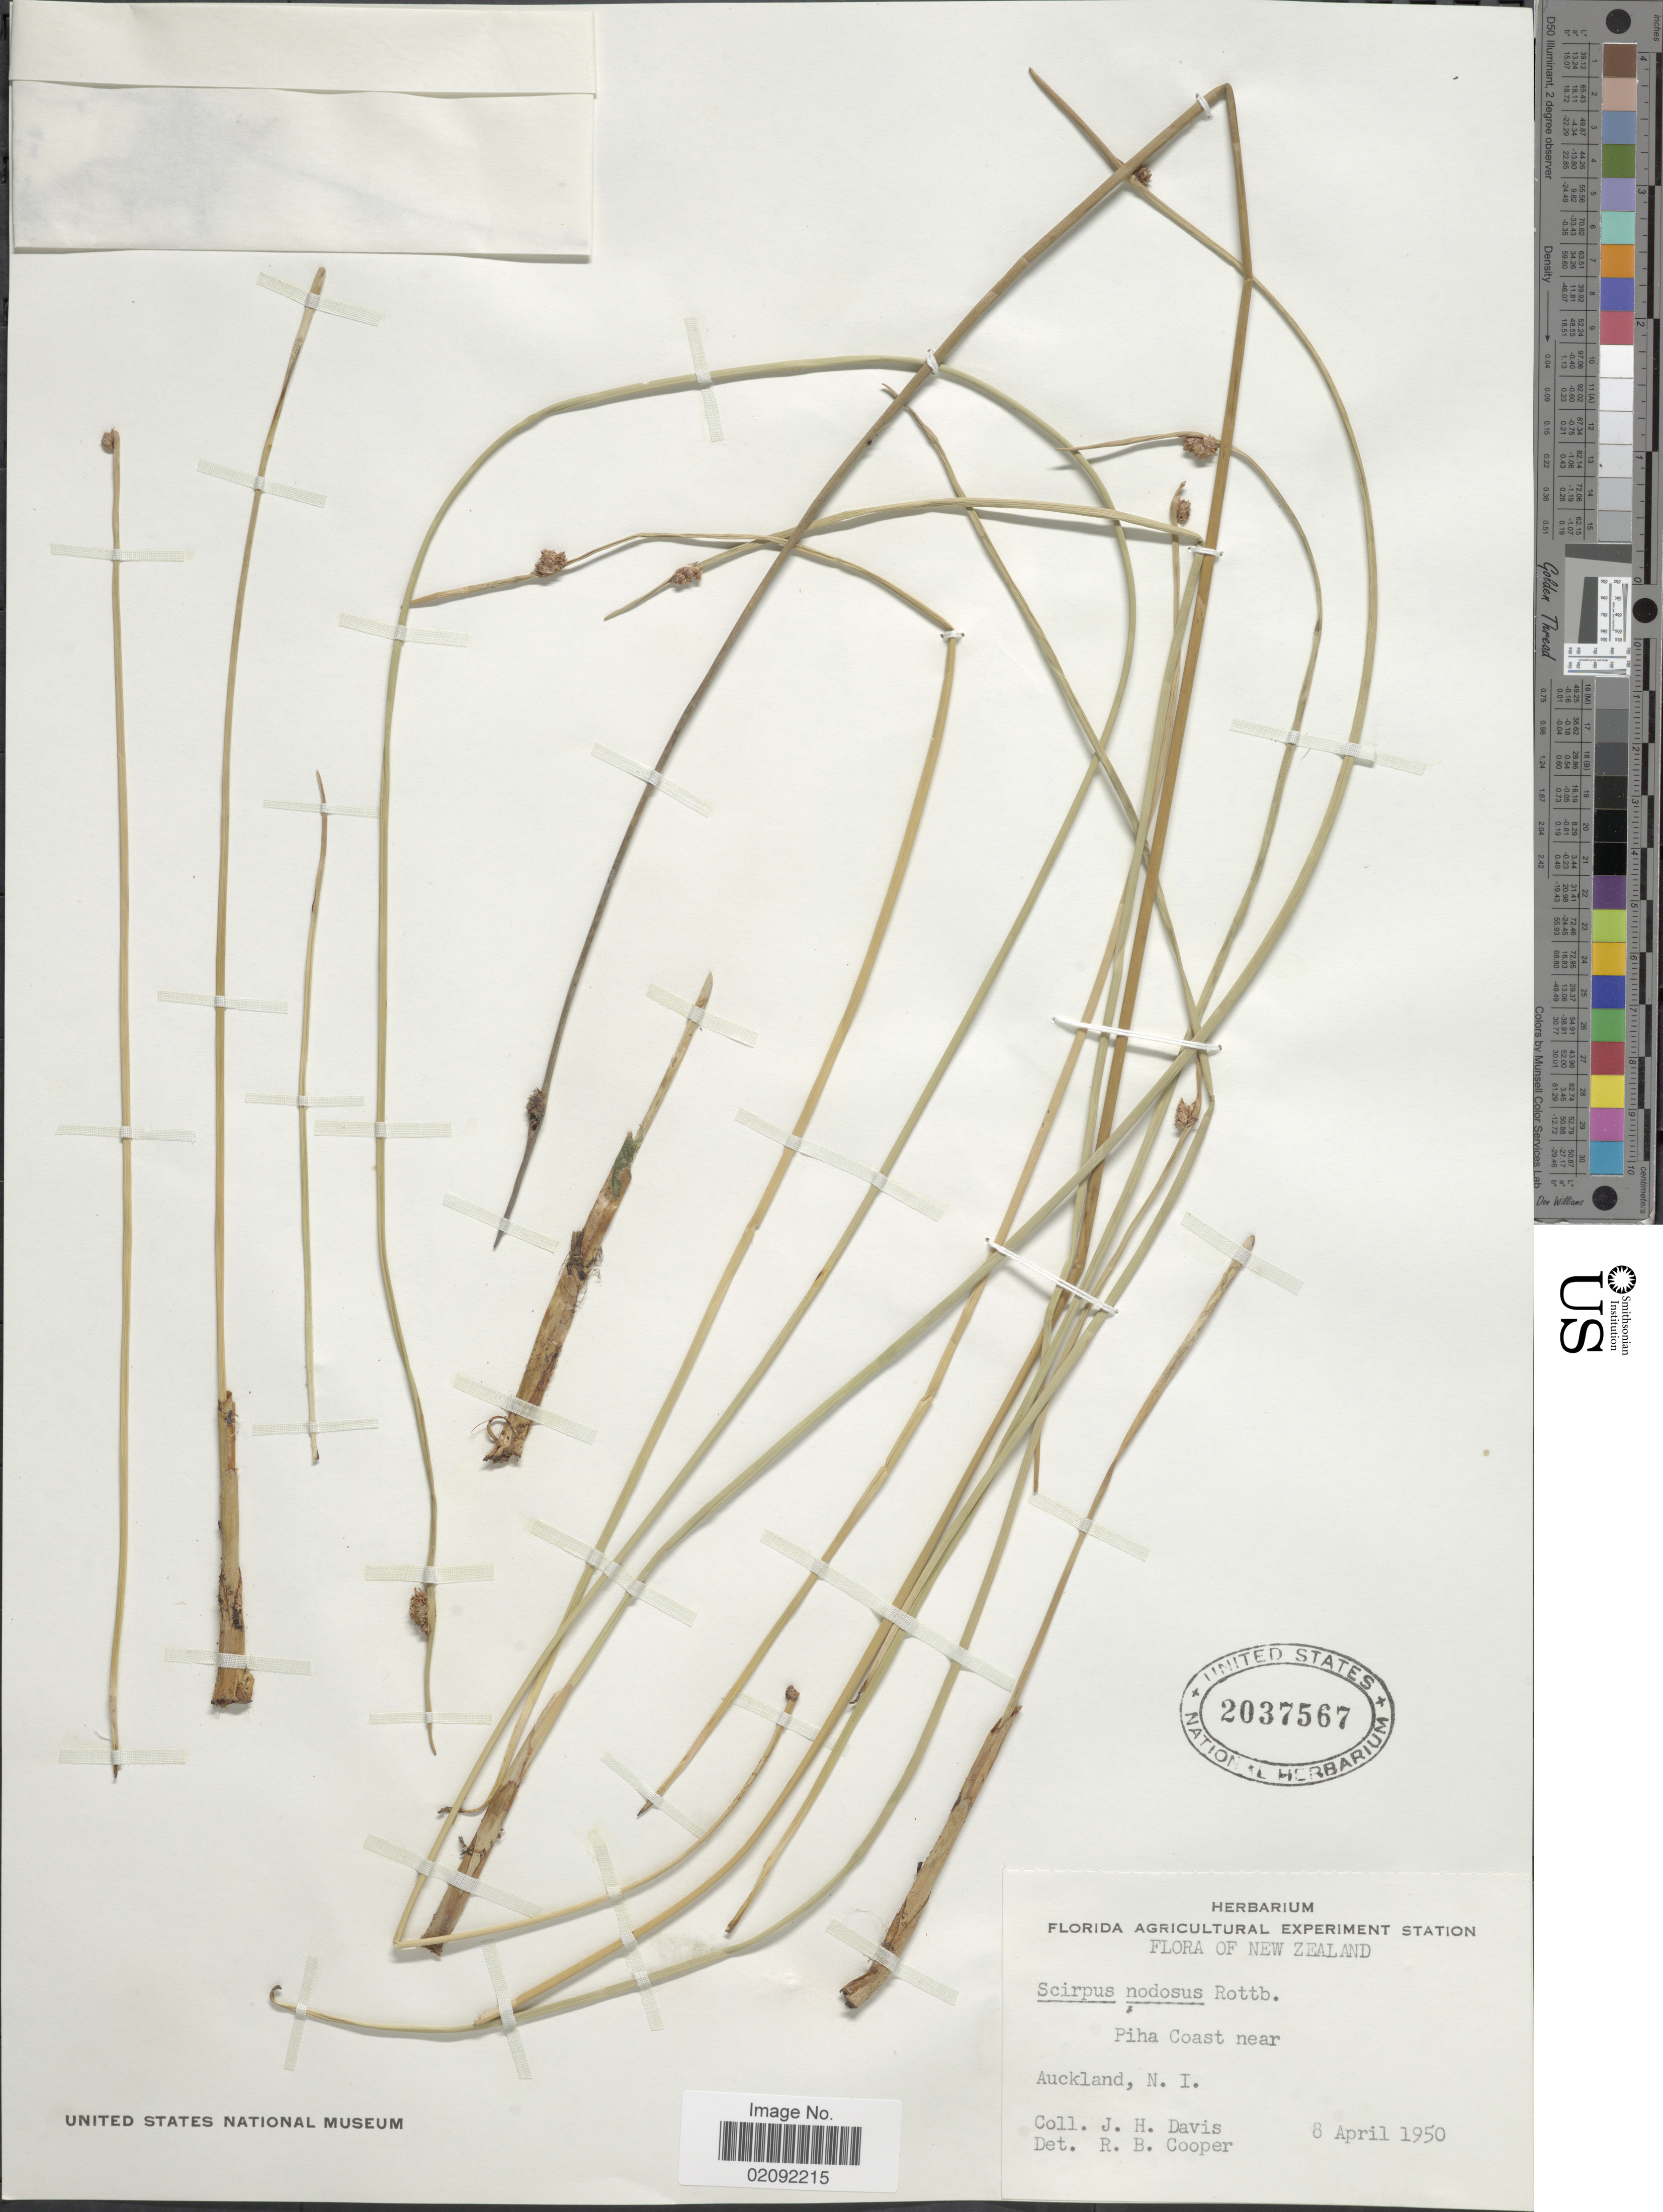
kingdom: Plantae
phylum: Tracheophyta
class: Liliopsida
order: Poales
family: Cyperaceae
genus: Ficinia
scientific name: Ficinia nodosa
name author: (Rottb.) Goetgh. et al.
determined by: Strong, Mark T., (BOT), Smithsonian Institution - National Museum of Natural History (UNITED STATES)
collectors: J. Davis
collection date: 1950-04-08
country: New Zealand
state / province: Auckland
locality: Piha Coast near N.I.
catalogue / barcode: US 2037567